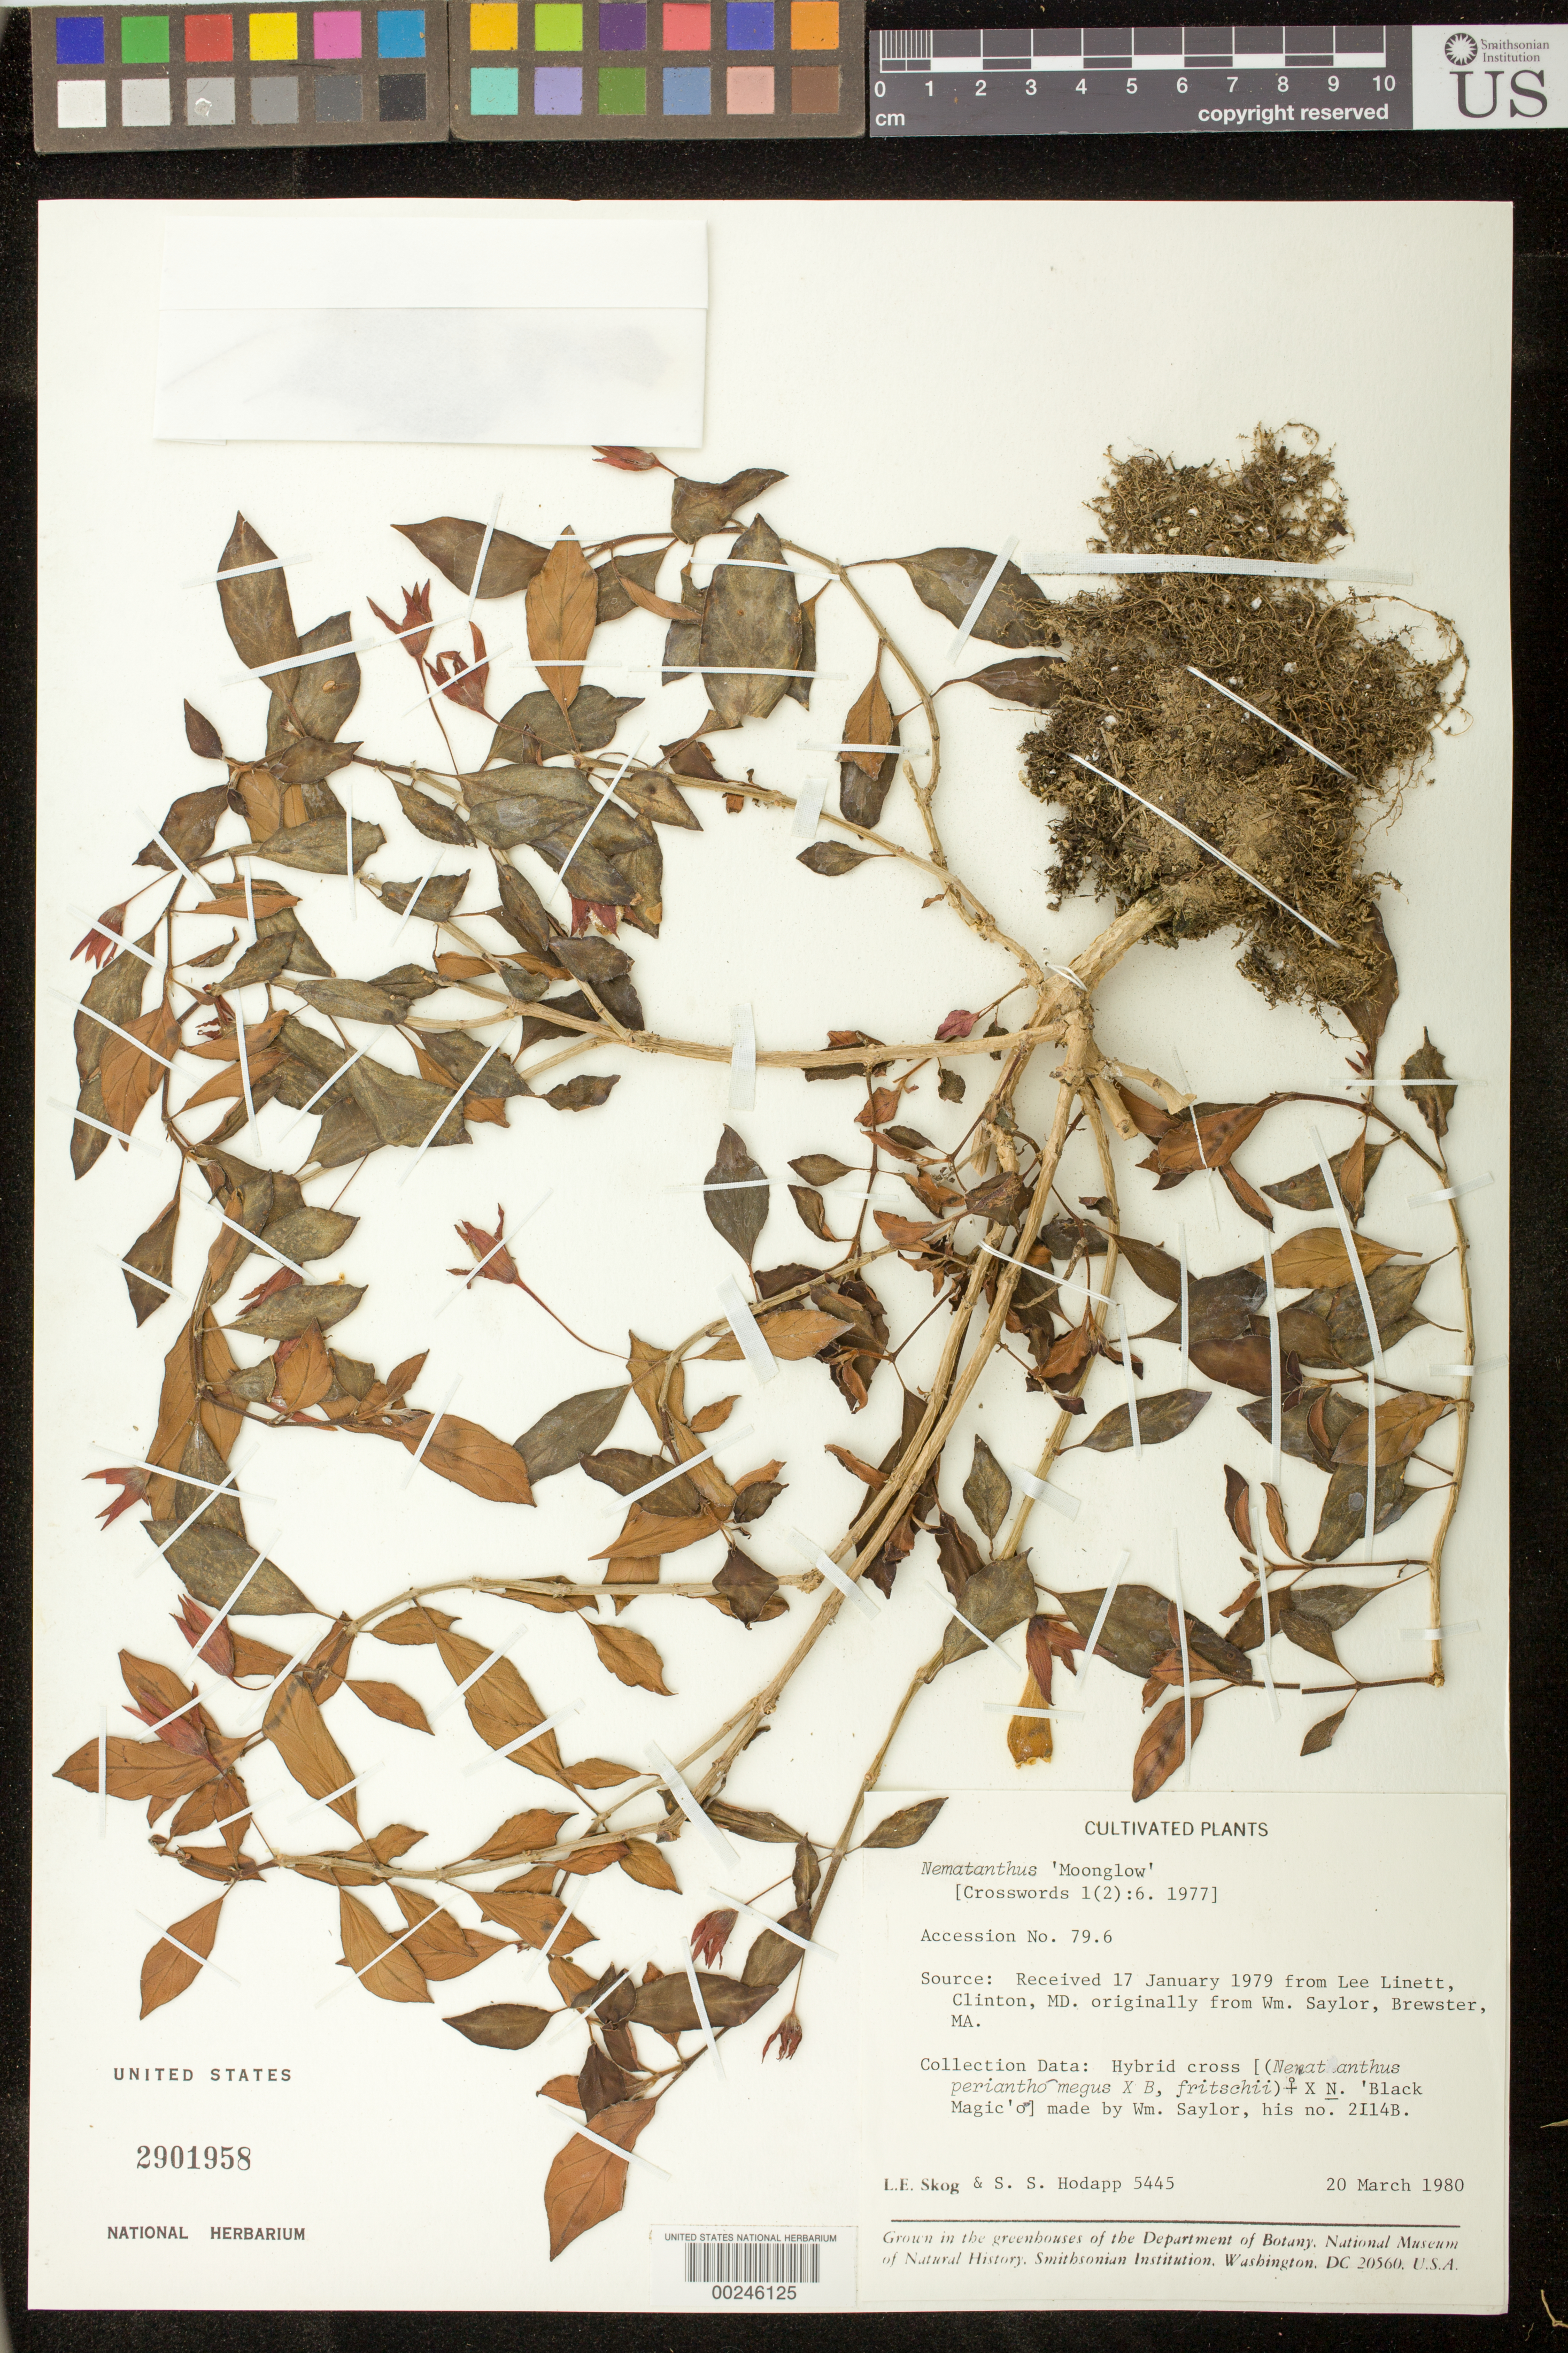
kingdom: Plantae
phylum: Tracheophyta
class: Magnoliopsida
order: Lamiales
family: Gesneriaceae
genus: Nematanthus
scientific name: Nematanthus 'Moonglow'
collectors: L. E. Skog & S. Hodapp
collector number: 5445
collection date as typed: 20 Mar 1980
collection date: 1980-03-20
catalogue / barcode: US 2901958